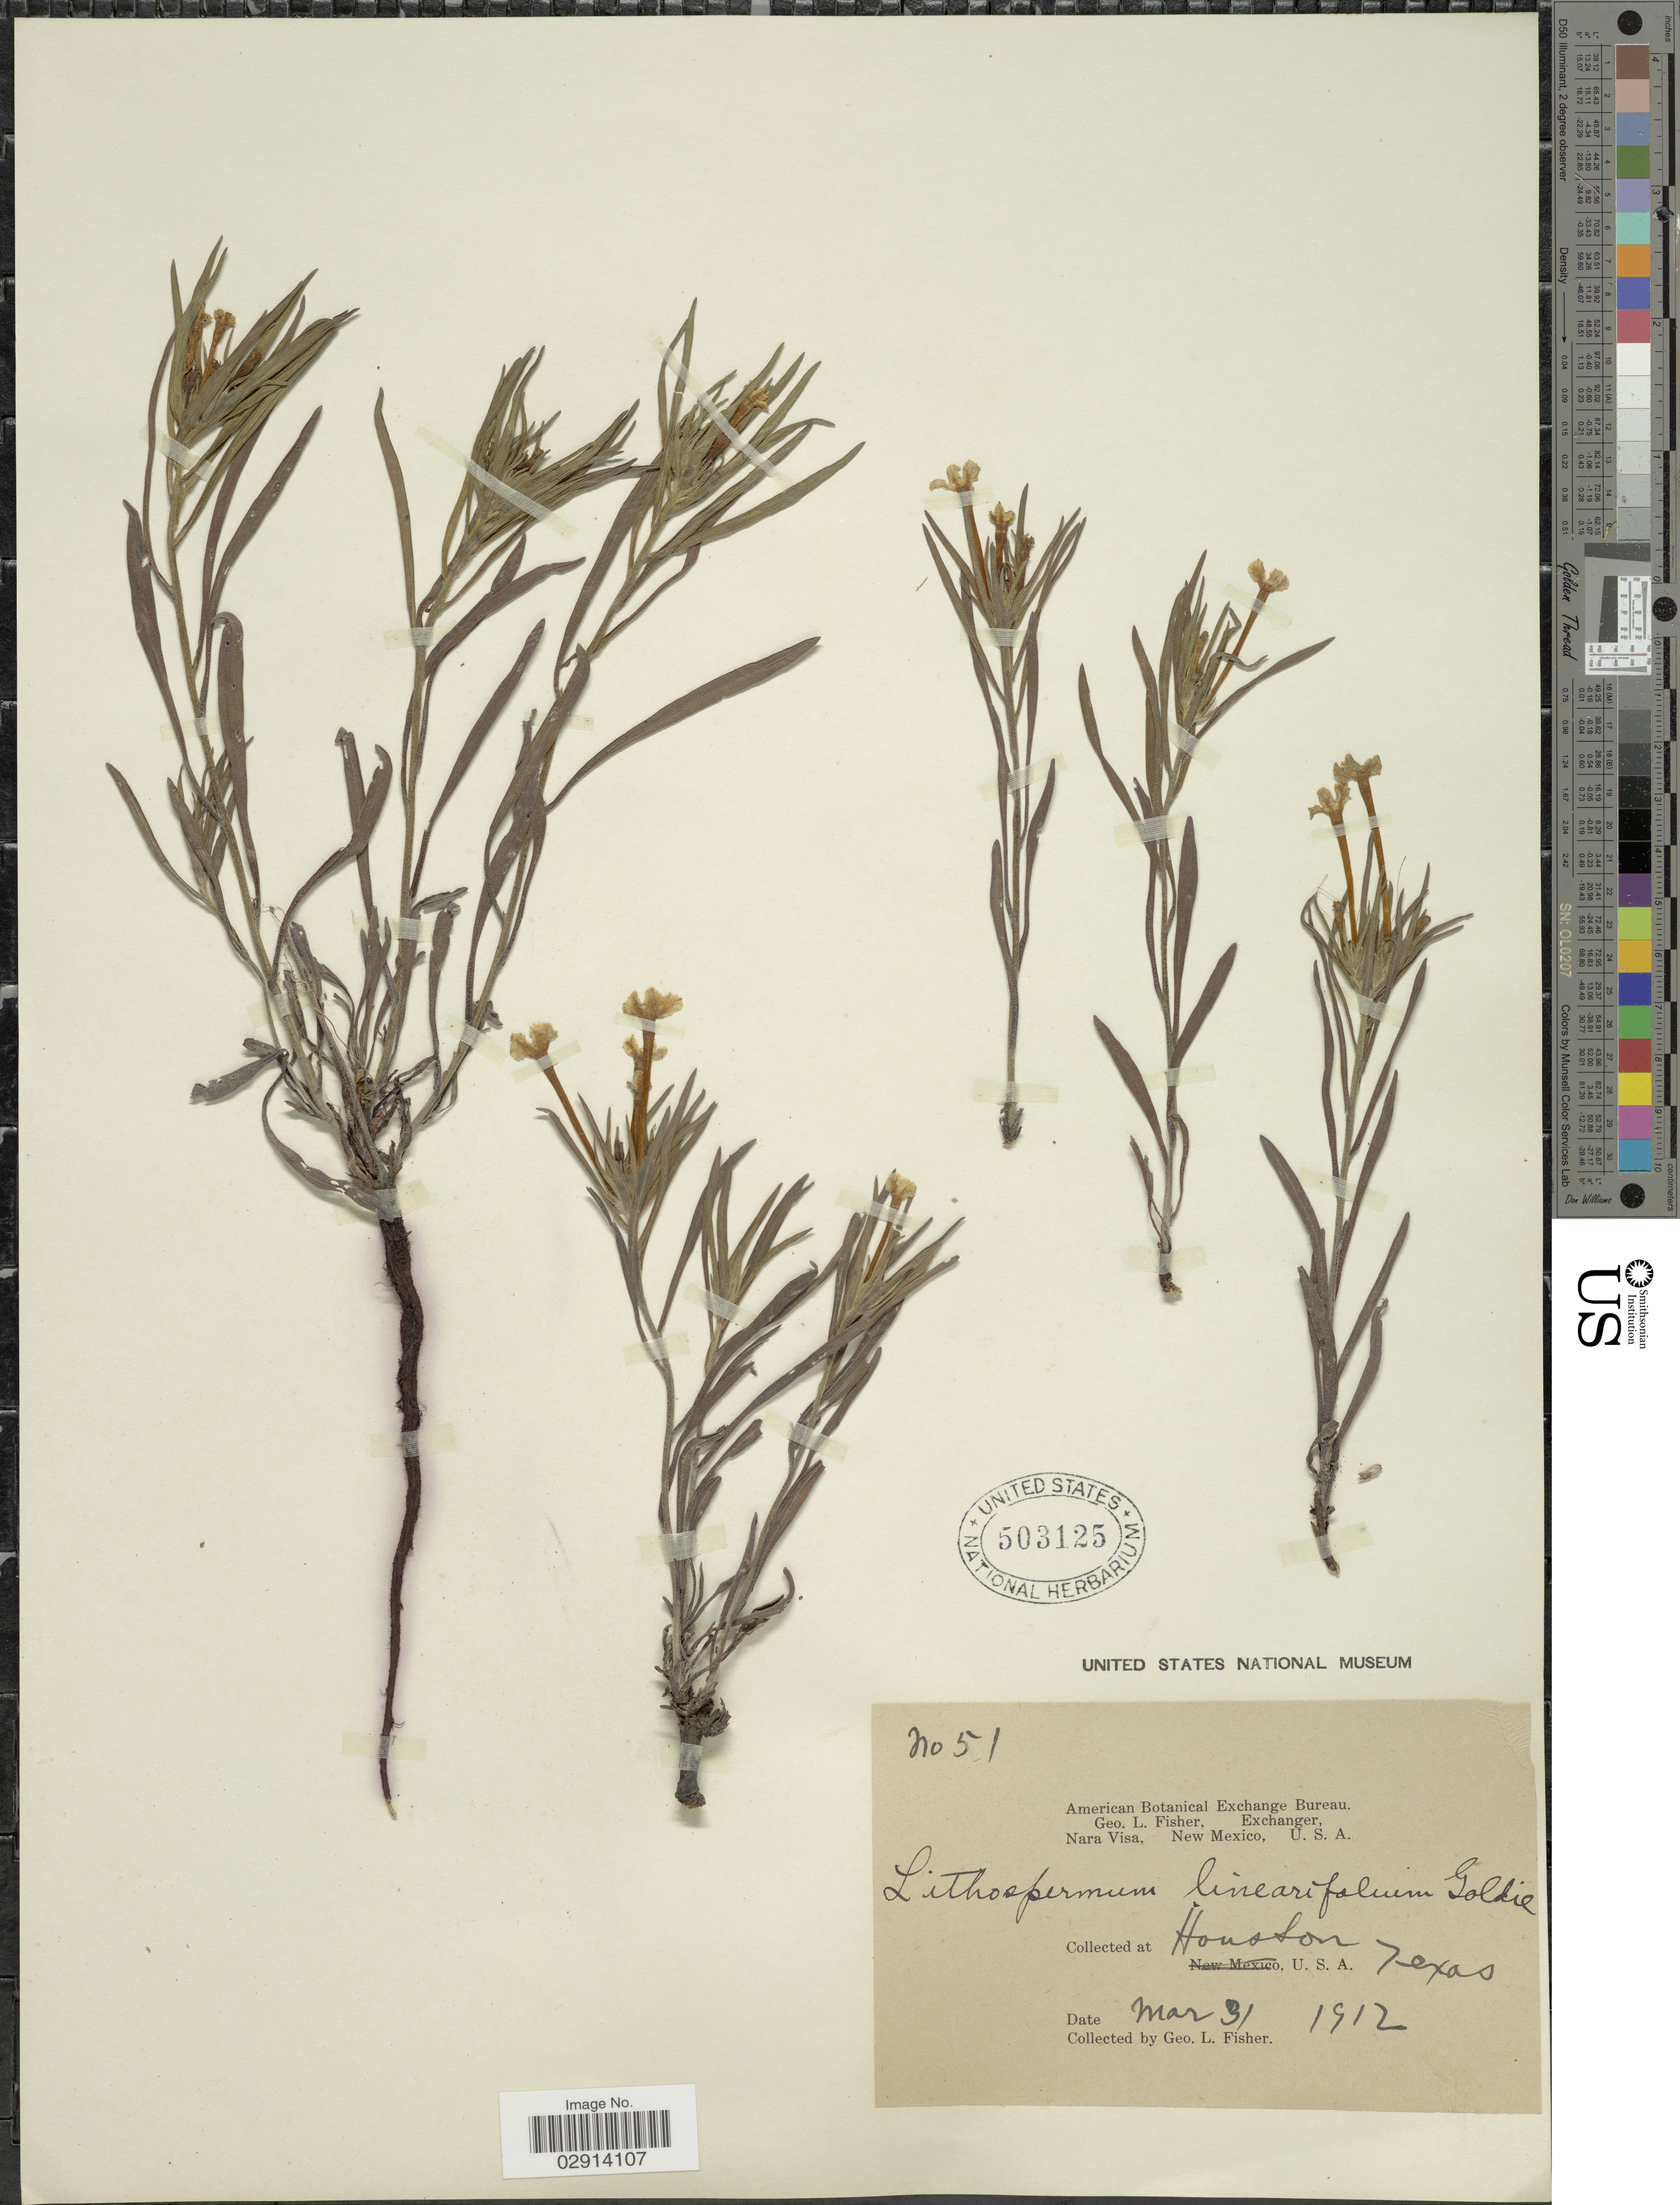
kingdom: Plantae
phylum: Tracheophyta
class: Magnoliopsida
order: Boraginales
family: Boraginaceae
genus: Lithospermum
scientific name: Lithospermum incisum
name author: Lehm.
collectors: G. L. Fisher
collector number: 51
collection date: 1912-03-31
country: United States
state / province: Texas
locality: Houston.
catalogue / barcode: US 503125